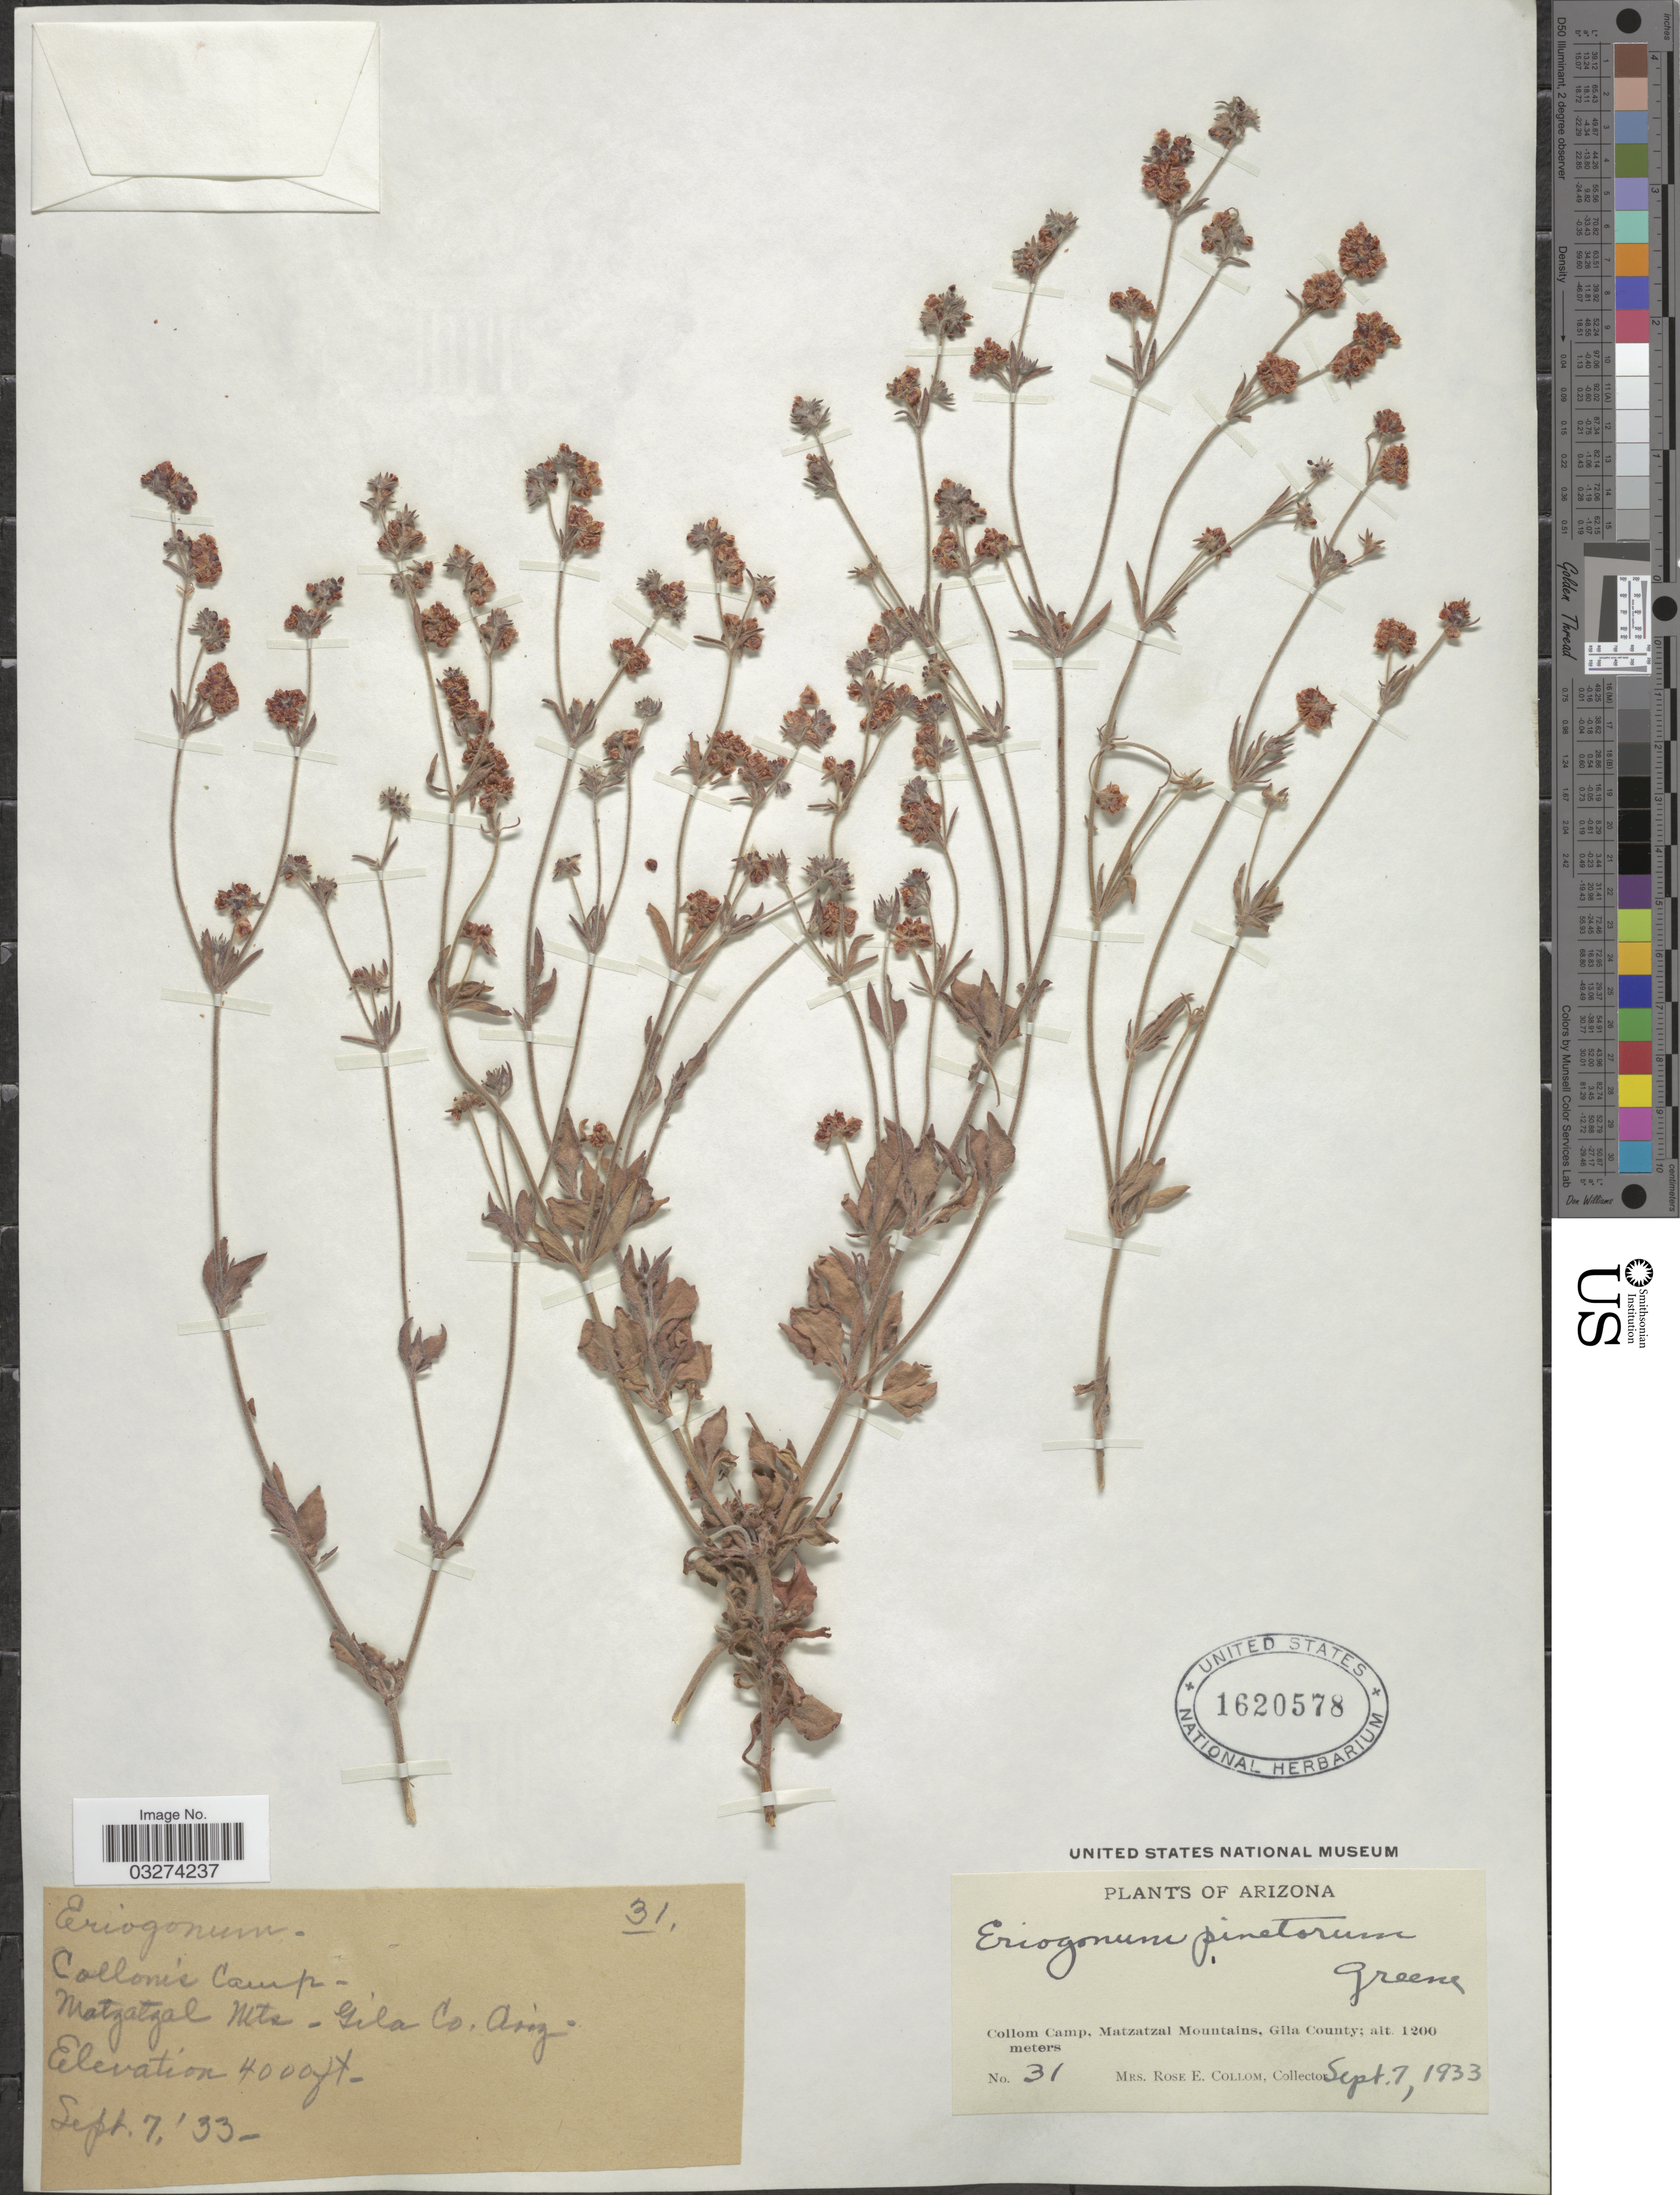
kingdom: Plantae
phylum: Tracheophyta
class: Magnoliopsida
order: Caryophyllales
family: Polygonaceae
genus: Eriogonum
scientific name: Eriogonum abertianum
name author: Torr.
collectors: R. E. Collom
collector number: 31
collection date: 1933-09-07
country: United States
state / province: Arizona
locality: Collom Camp, Matzatzal Mountains, Gila County.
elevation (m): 1200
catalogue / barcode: US 1620578